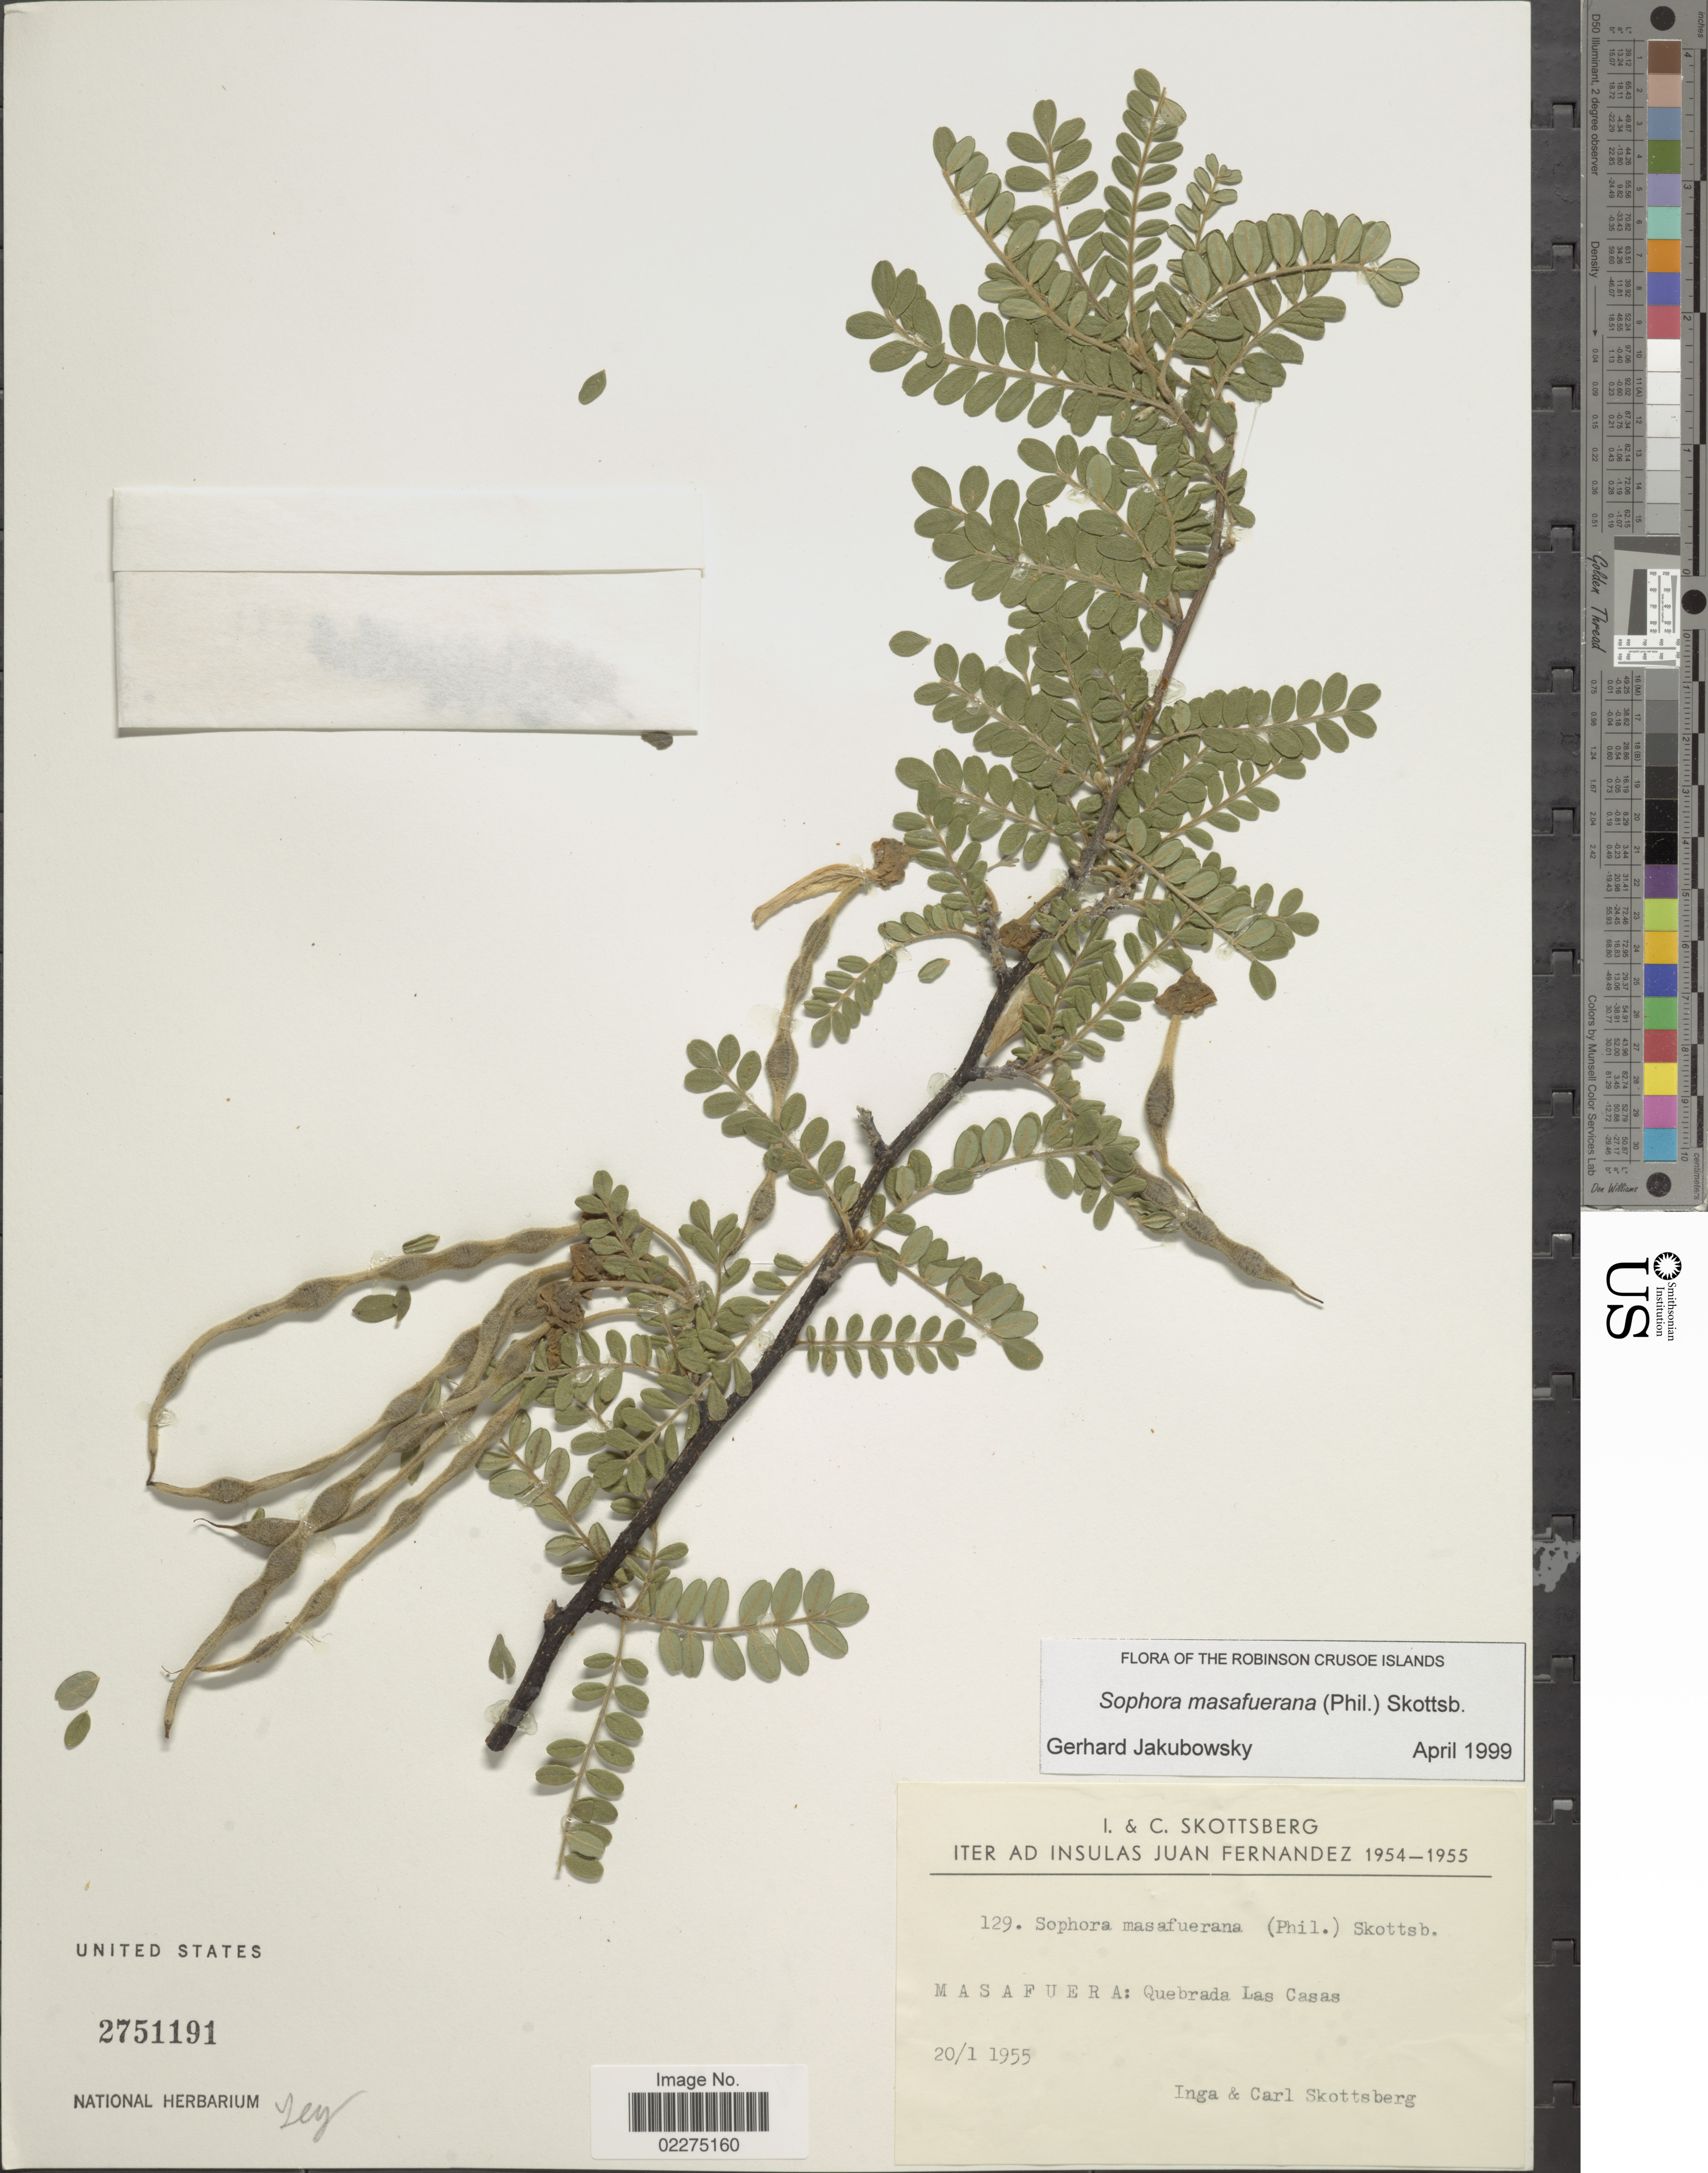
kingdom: Plantae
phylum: Tracheophyta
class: Magnoliopsida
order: Fabales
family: Fabaceae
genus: Sophora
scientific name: Sophora masafuerana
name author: (Phil.) Skottsb.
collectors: C. Skottsberg & I. Skottsberg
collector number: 129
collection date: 1955-01-20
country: Chile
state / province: Valparaíso (V)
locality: Juan Fernandez. Masafuera: Quebrada Las Casas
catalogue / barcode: US 2751191